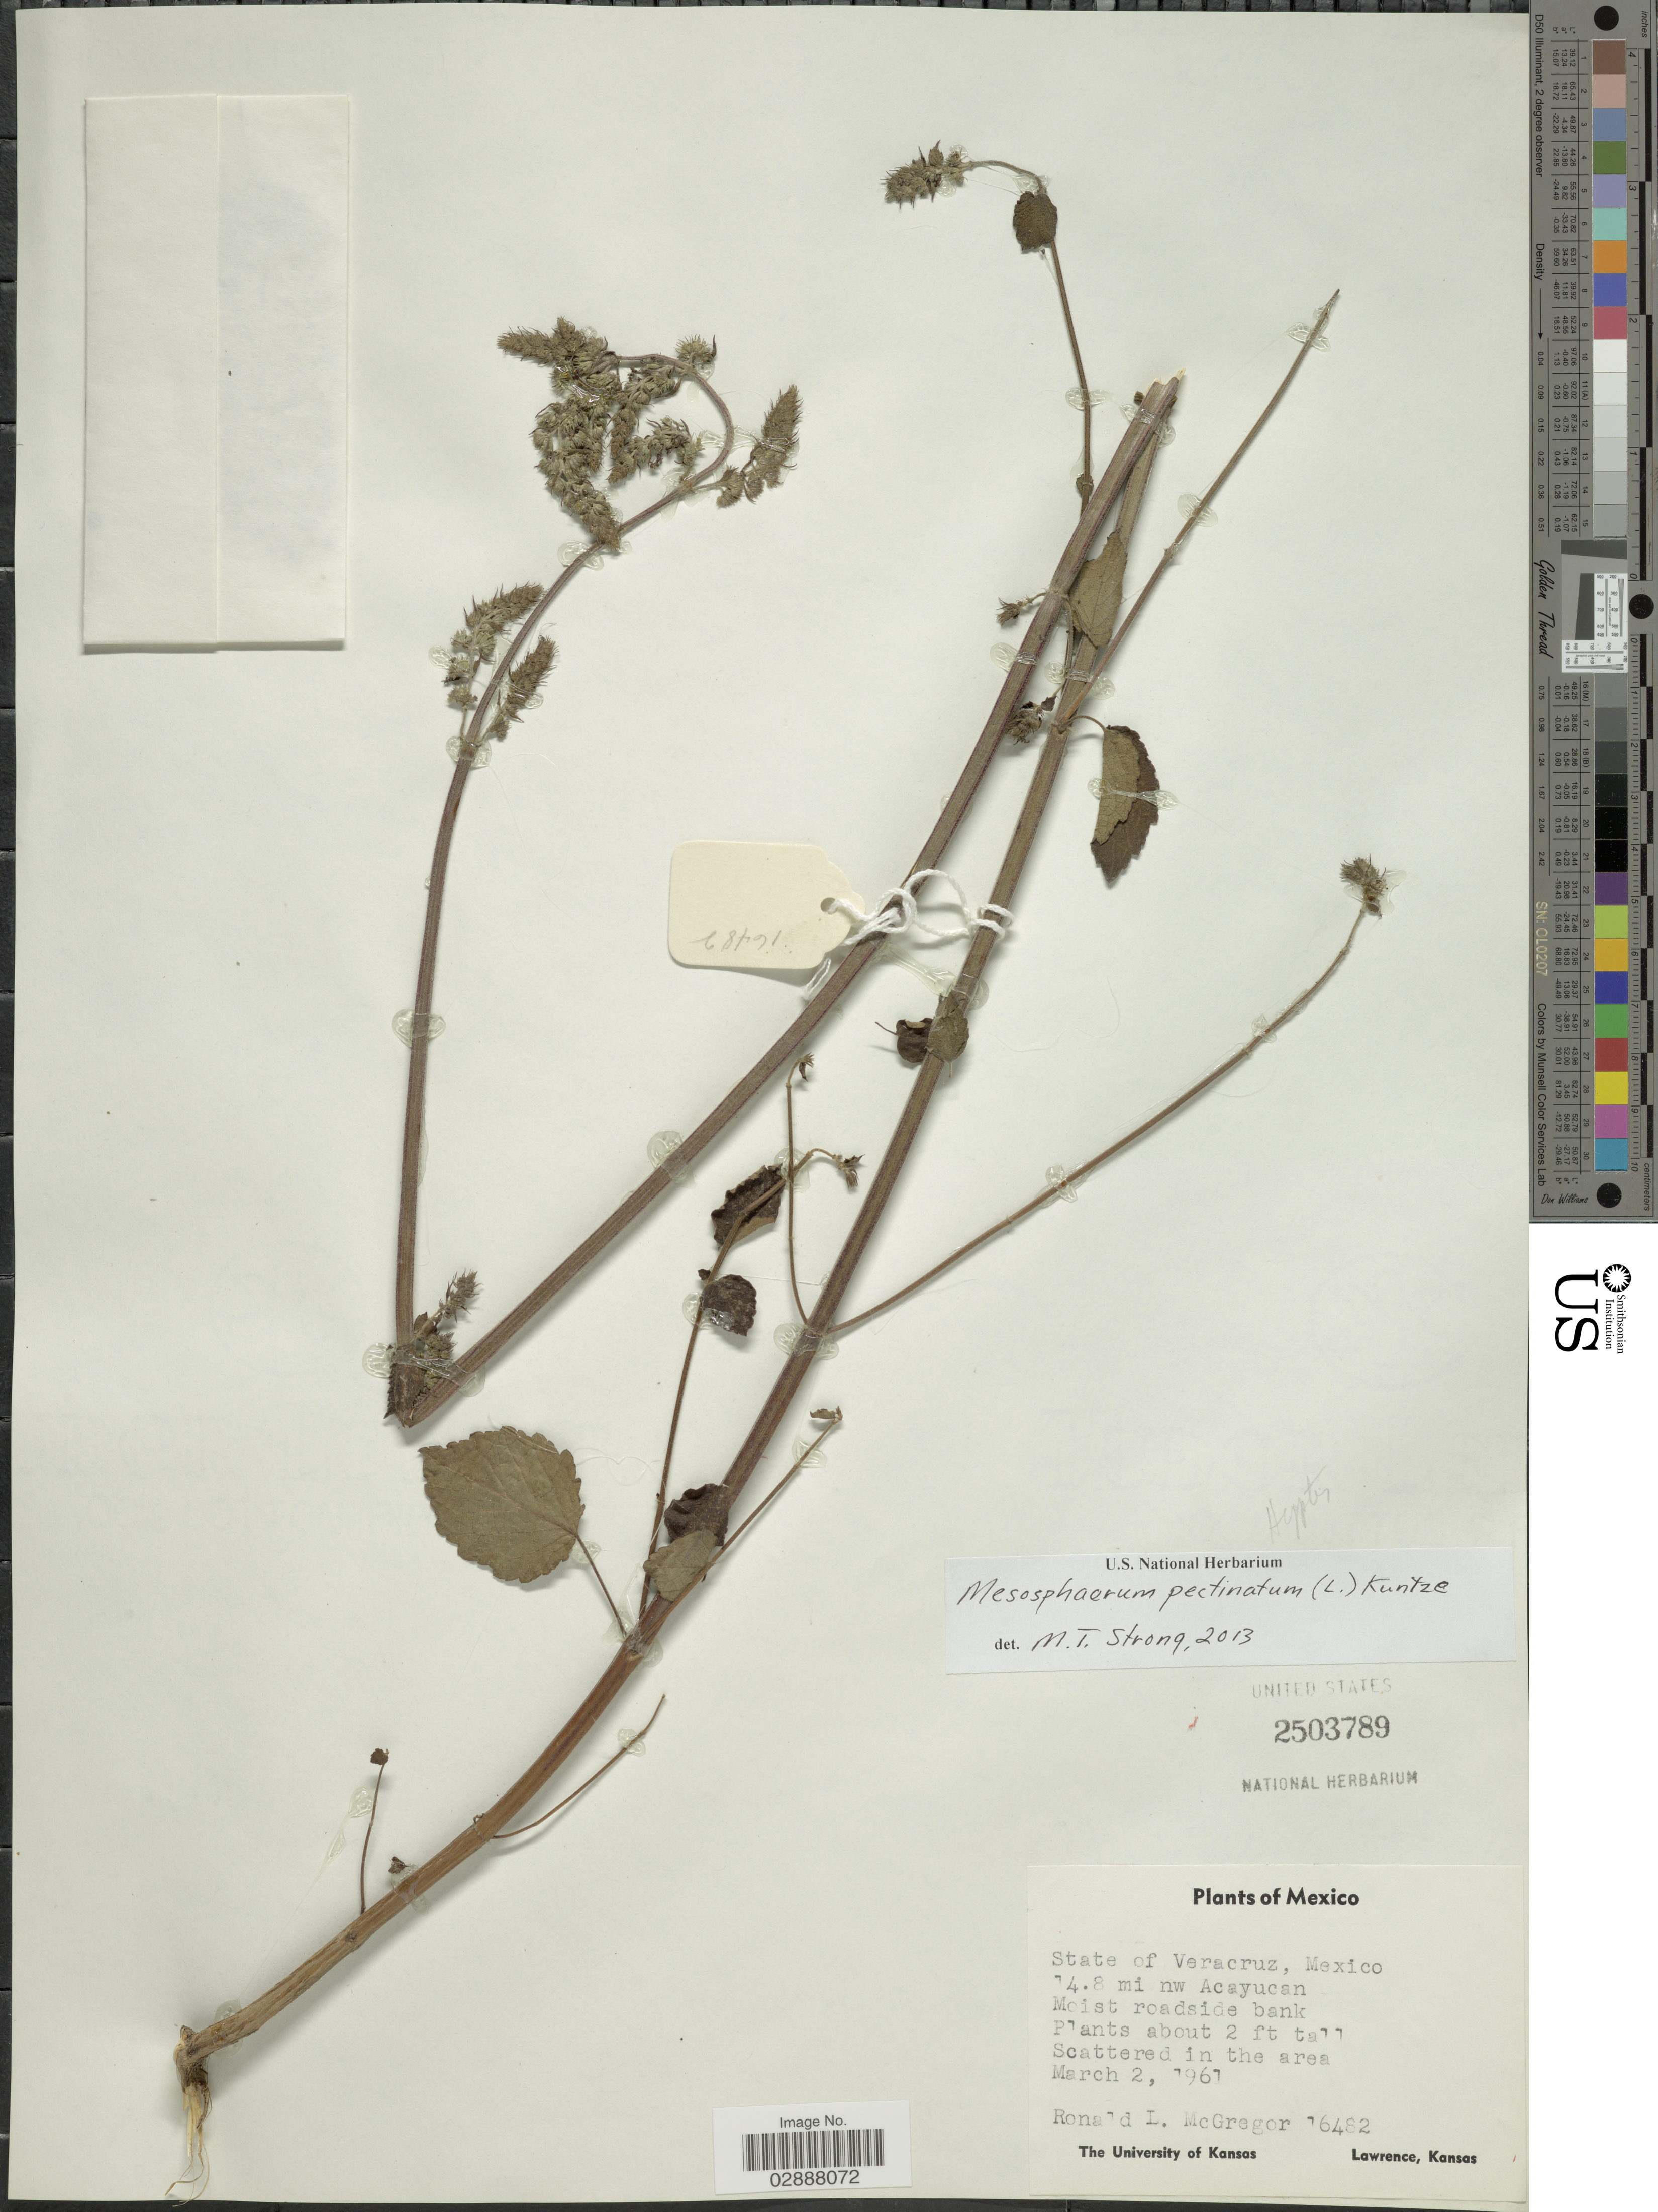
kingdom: Plantae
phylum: Tracheophyta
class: Magnoliopsida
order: Lamiales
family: Lamiaceae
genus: Mesosphaerum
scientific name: Mesosphaerum pectinatum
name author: (L.) Kuntze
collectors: R. McGregor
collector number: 16482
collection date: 1961-03-02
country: Mexico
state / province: Veracruz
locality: State of Veracruz. 14.8 mi nw Acayucan.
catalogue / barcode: US 2503789